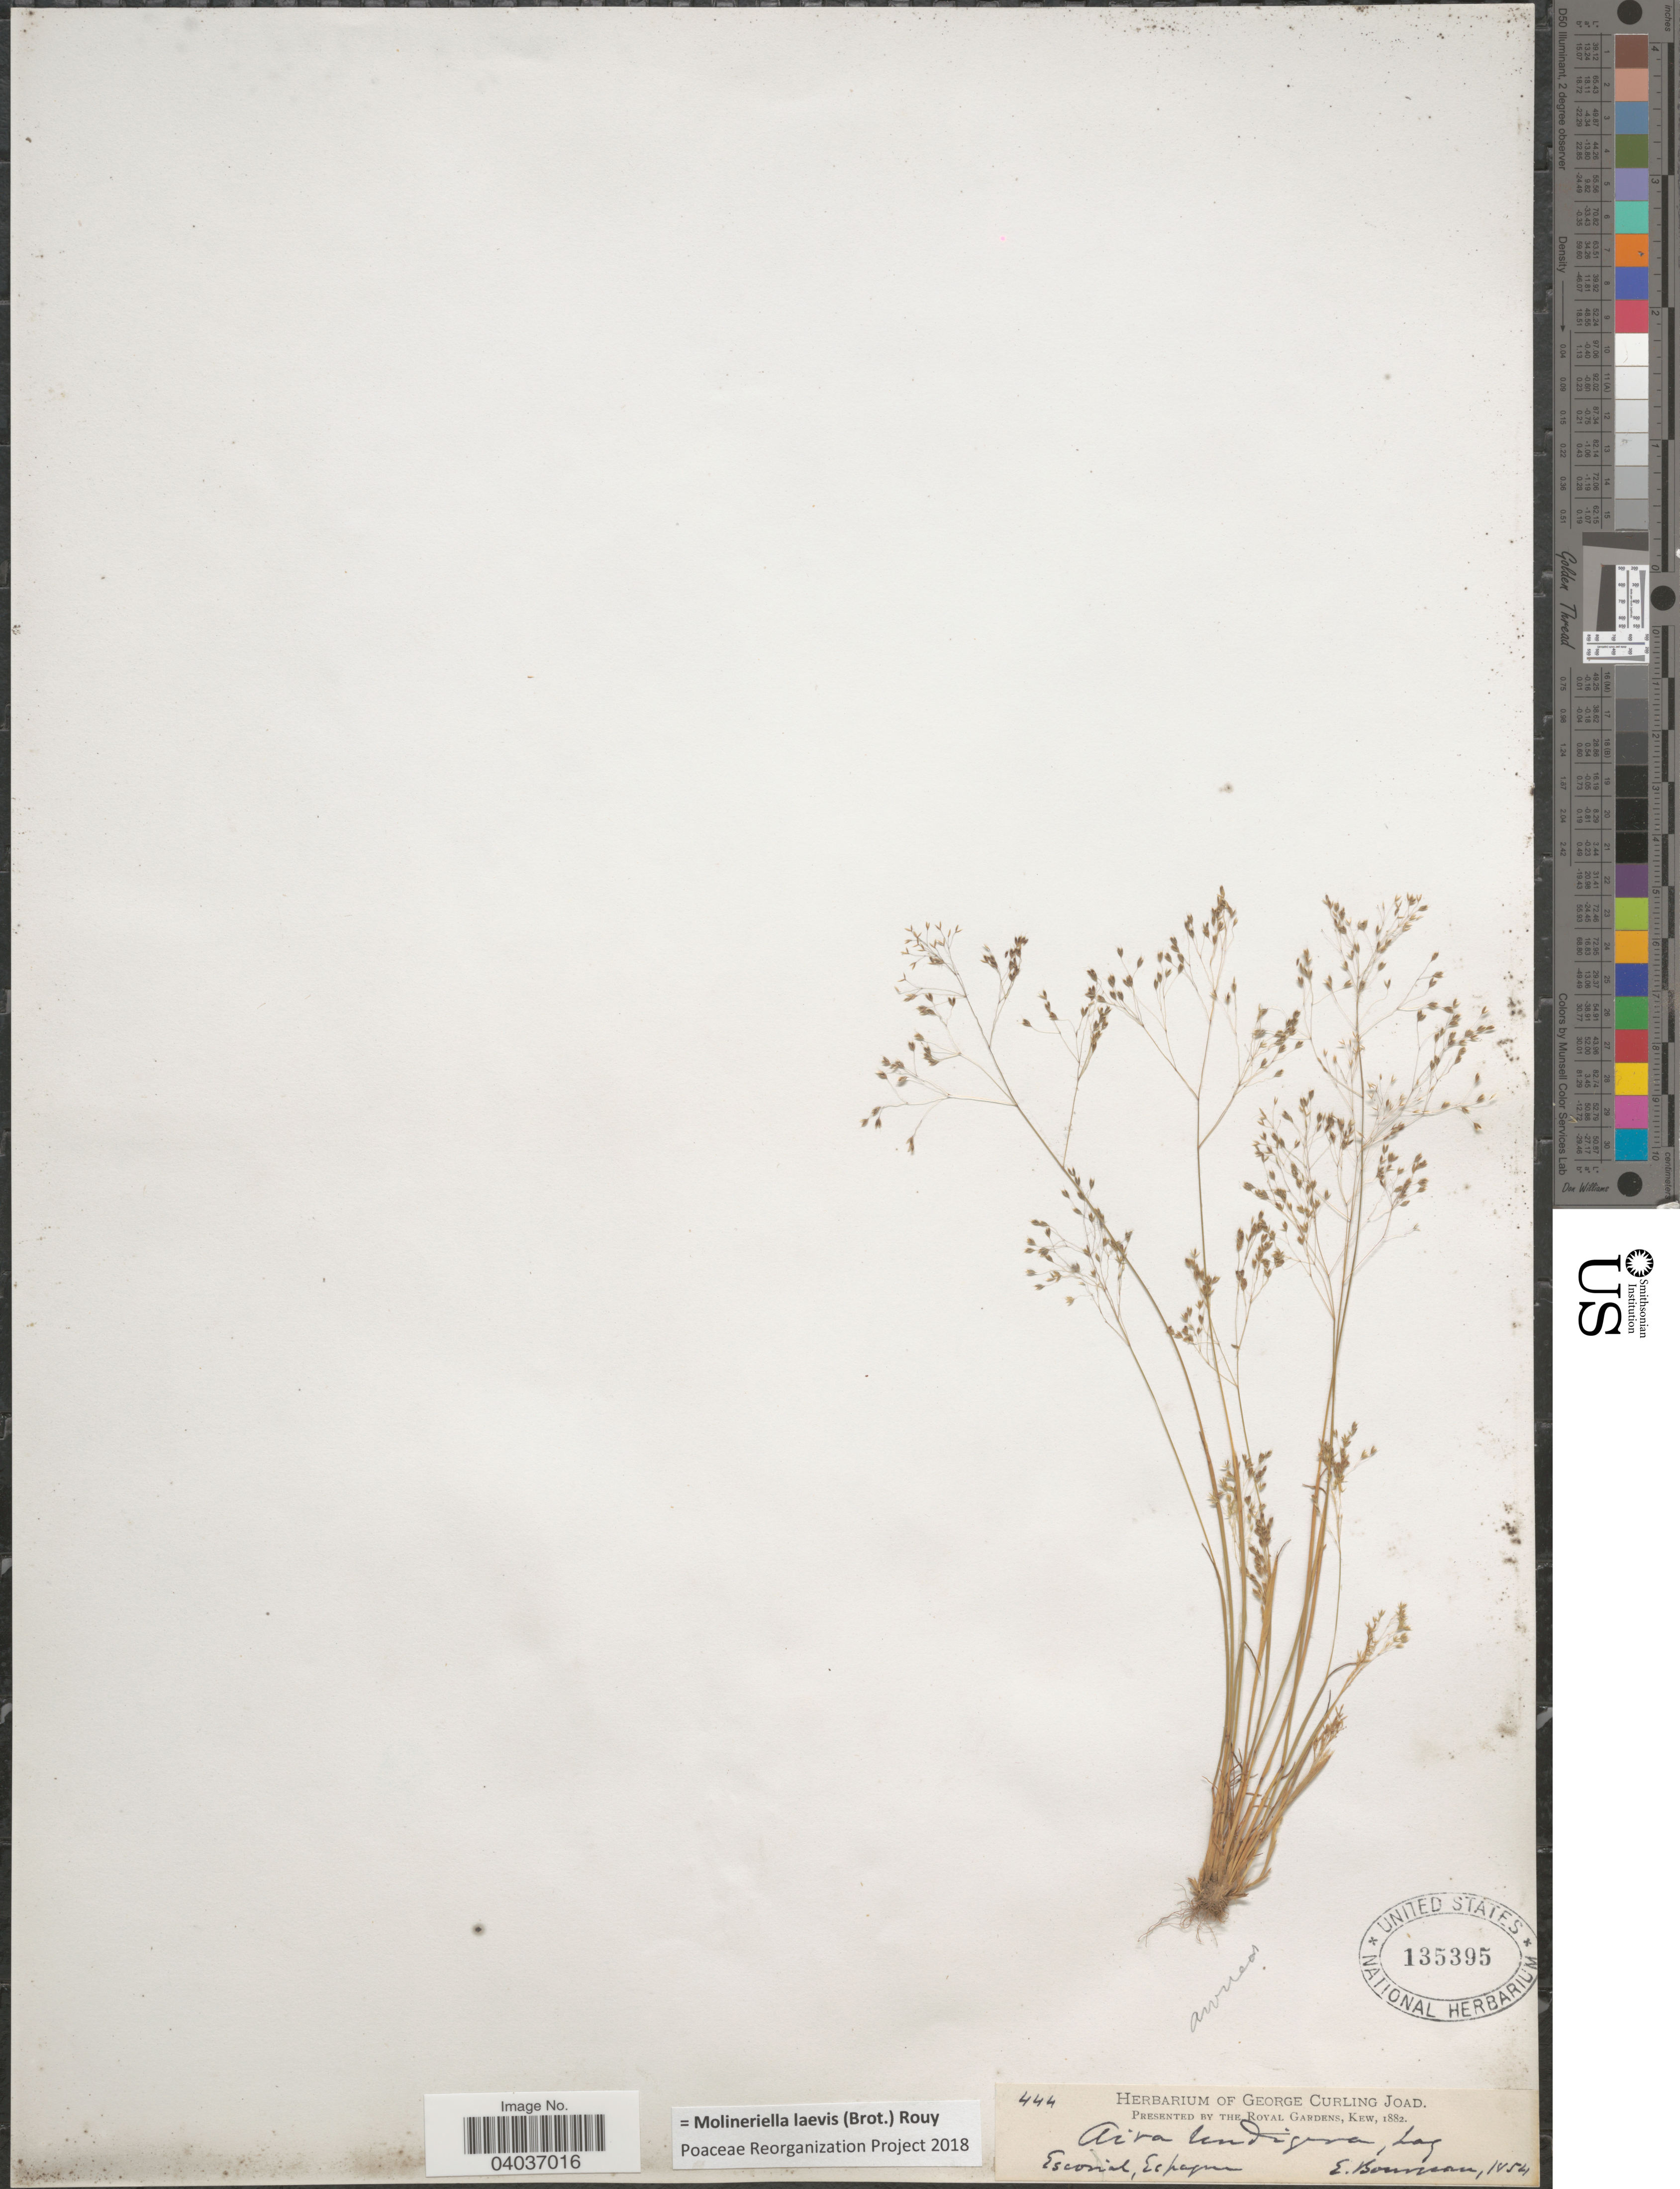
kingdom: Plantae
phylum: Tracheophyta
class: Liliopsida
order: Poales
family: Poaceae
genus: Molineriella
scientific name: Molineriella laevis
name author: (Brot.) Rouy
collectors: E. Bourgeau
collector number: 444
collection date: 1854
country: Spain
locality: Escorial, Espagne.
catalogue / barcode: US 135395